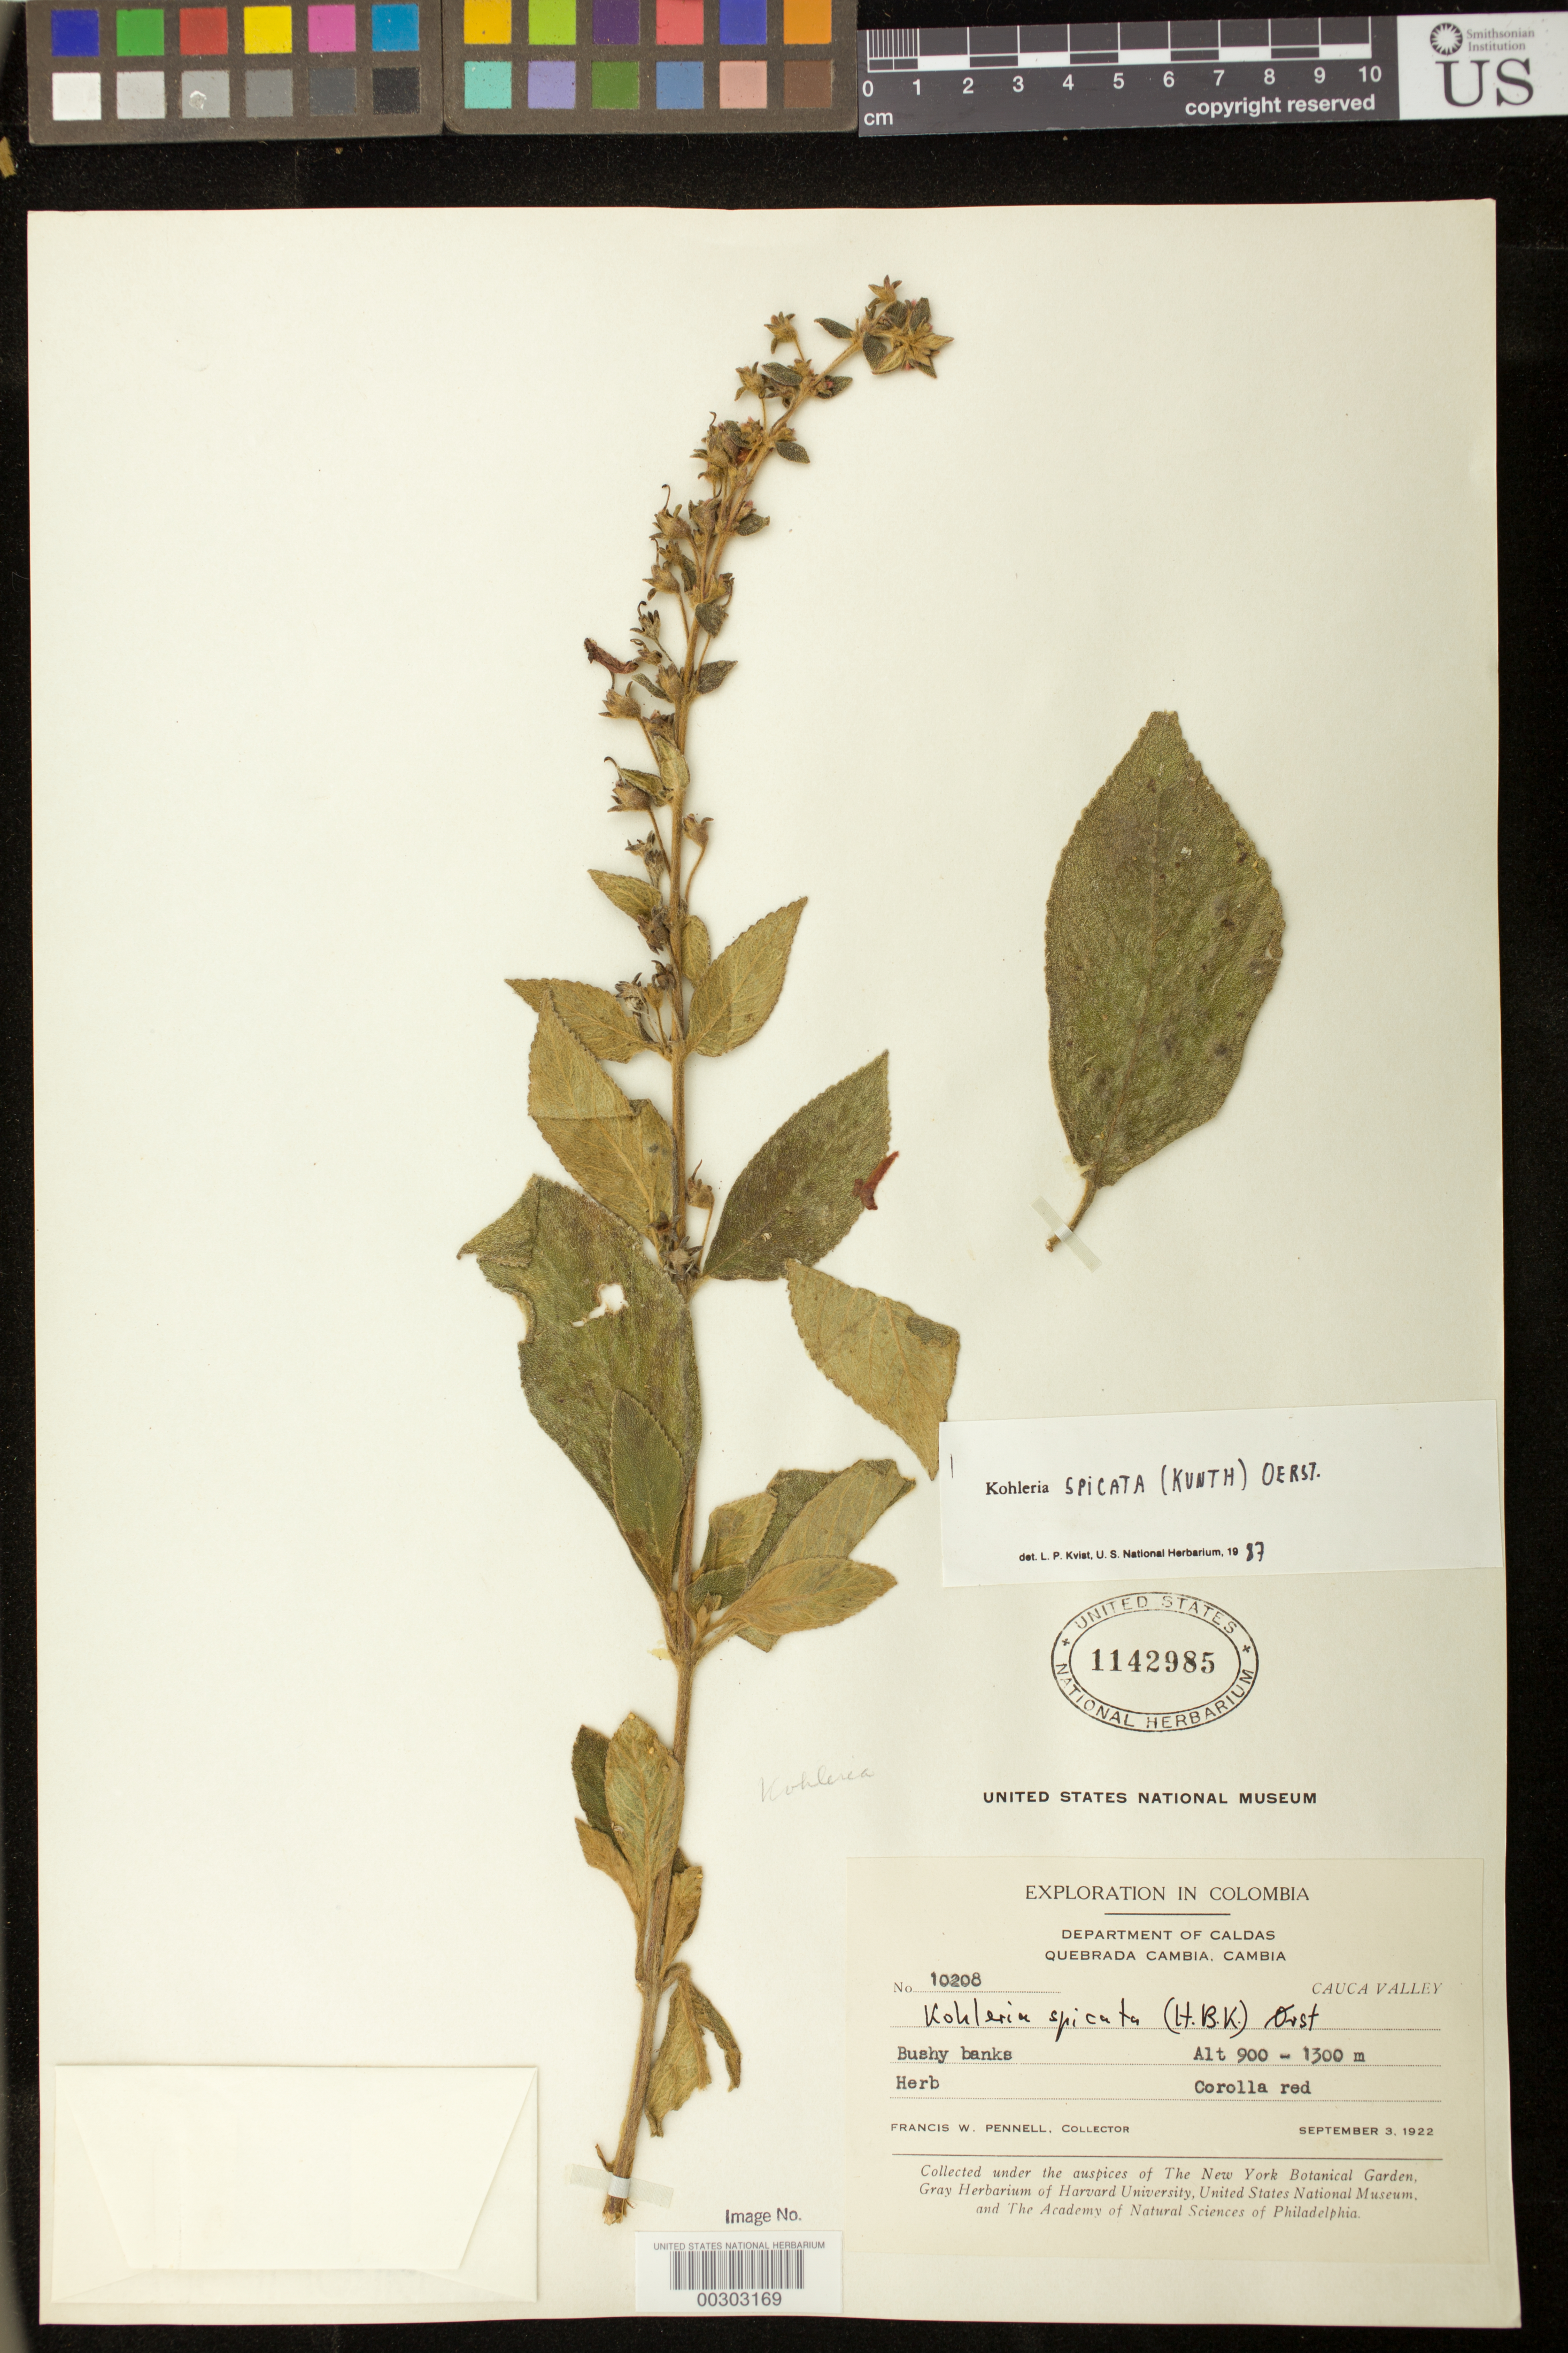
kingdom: Plantae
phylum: Tracheophyta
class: Magnoliopsida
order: Lamiales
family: Gesneriaceae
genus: Kohleria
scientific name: Kohleria spicata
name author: (Kunth) Oerst.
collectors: F. W. Pennell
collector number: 10208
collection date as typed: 03 Sep 1922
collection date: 1922-09-03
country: Colombia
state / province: Caldas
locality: Quebrada Cambia, Cambia, Cauca Valley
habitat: bushy banks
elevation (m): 900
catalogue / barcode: US 1142985